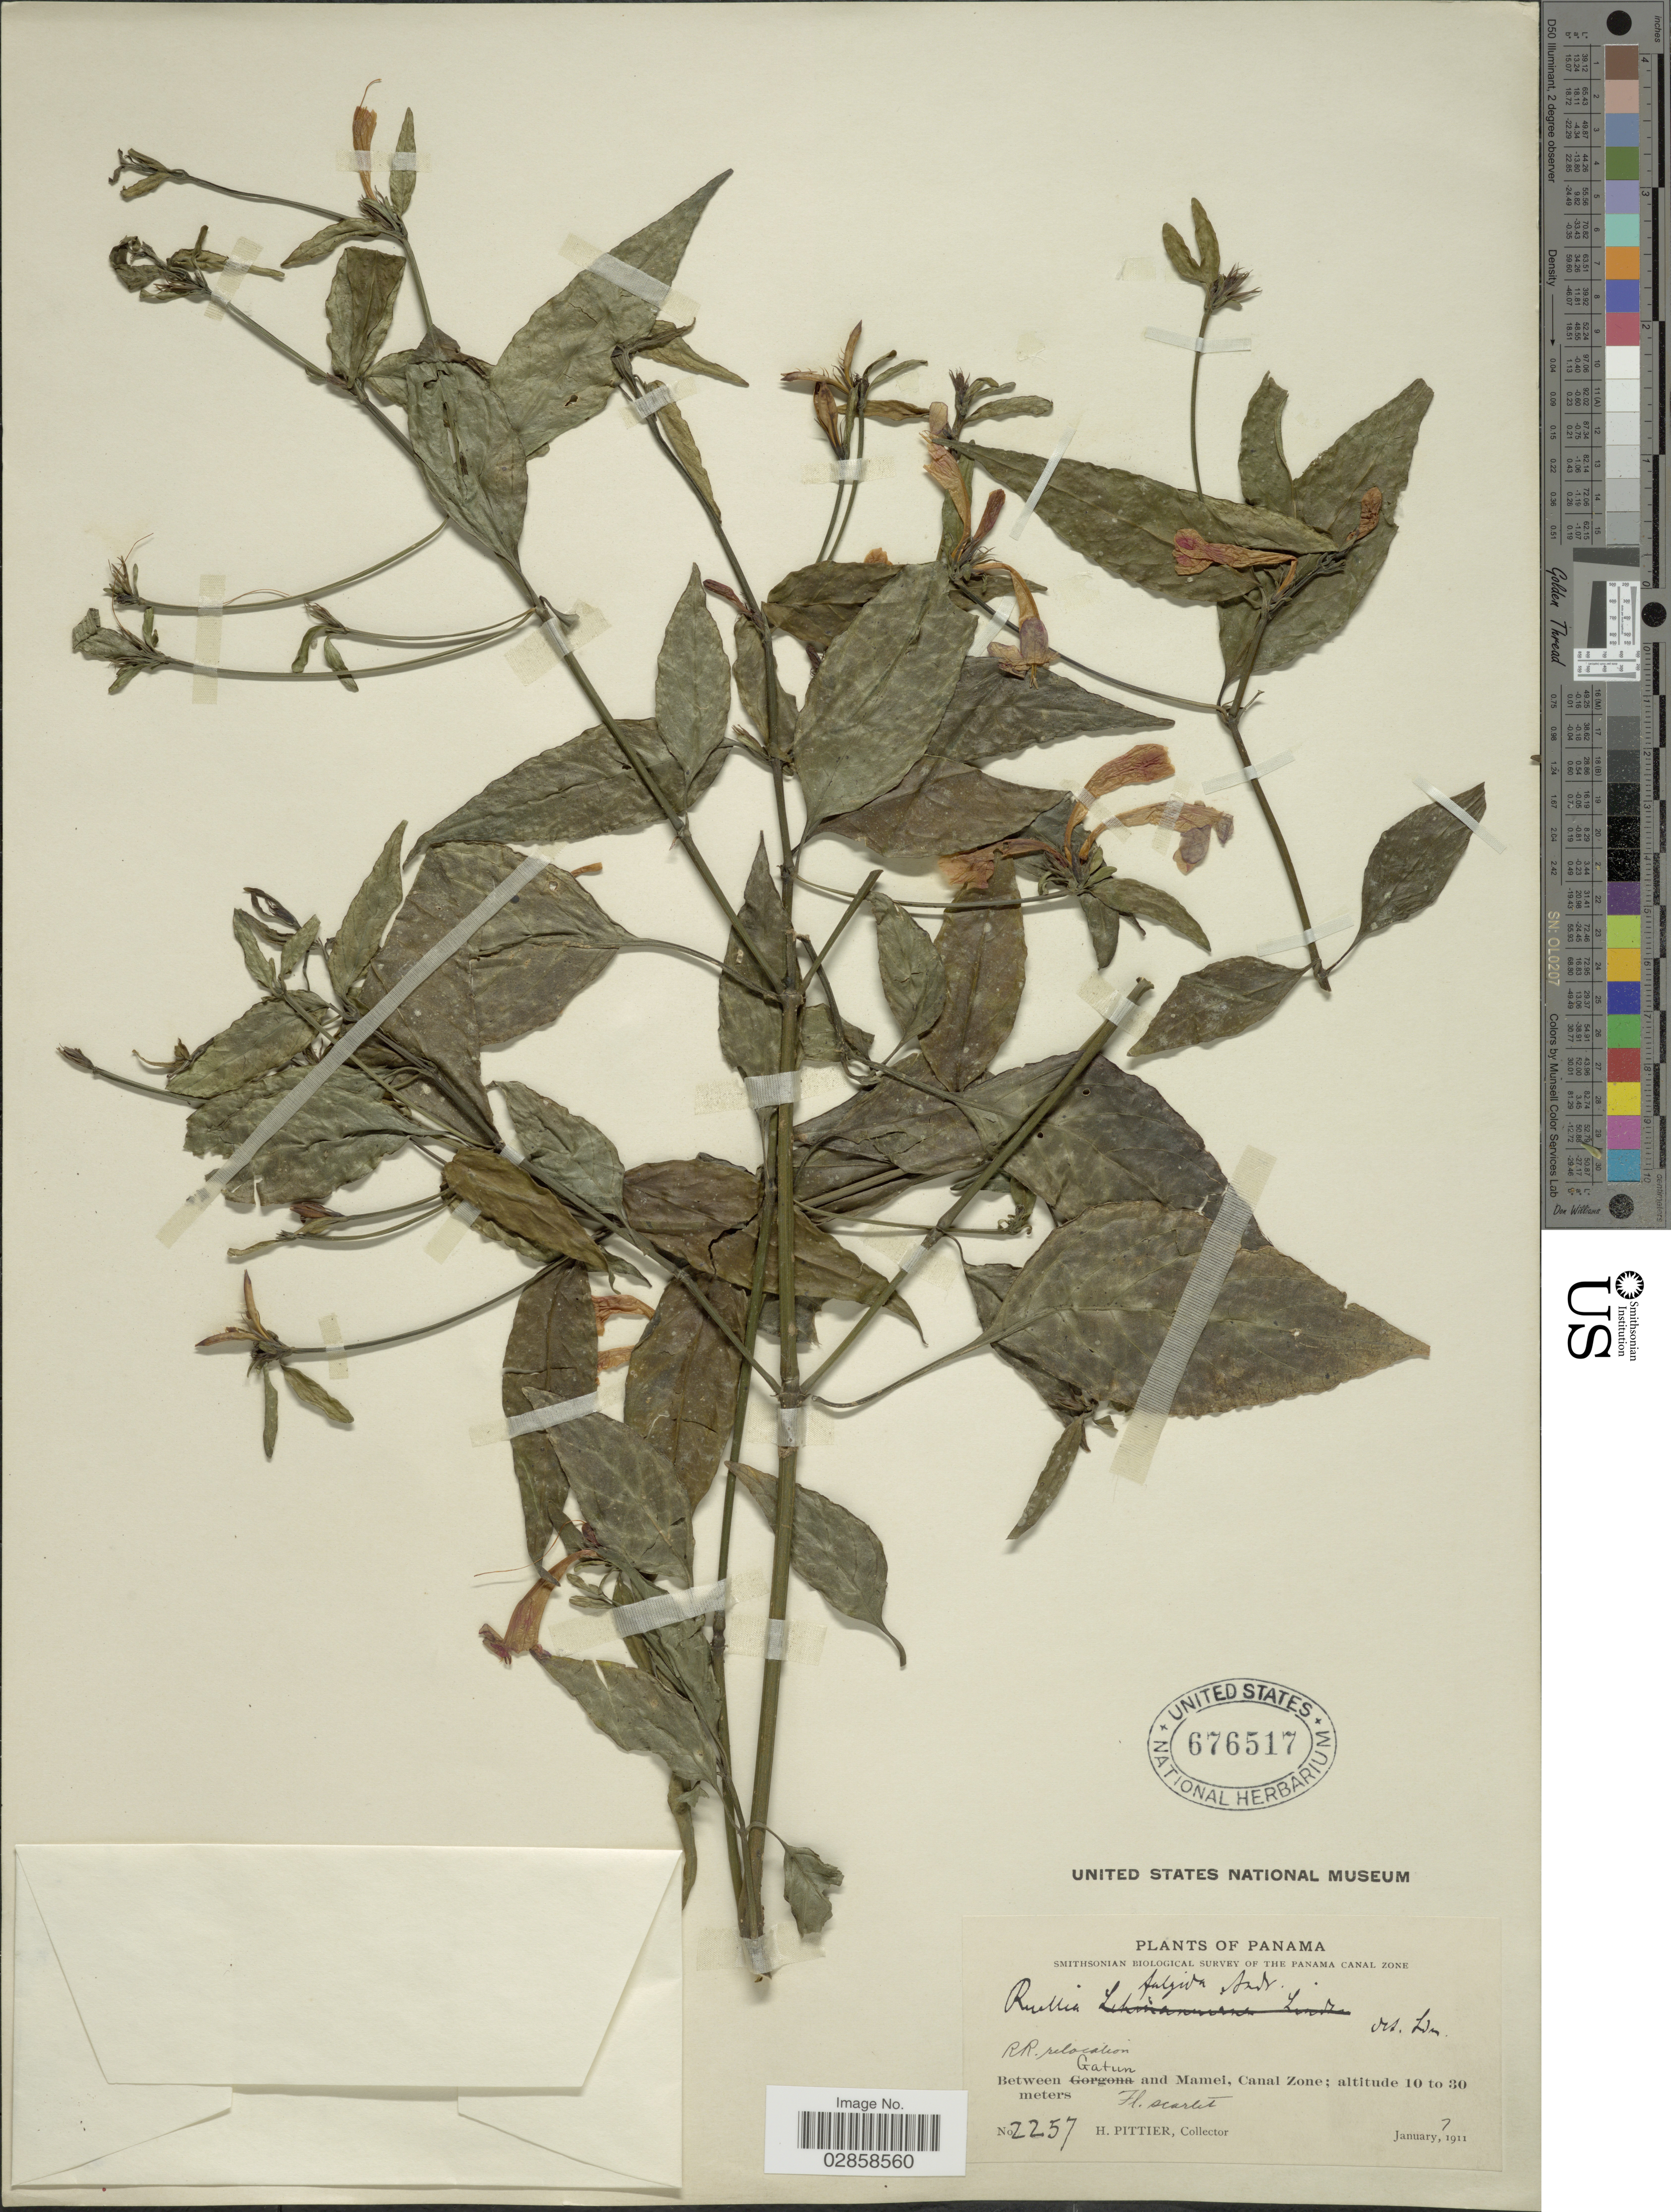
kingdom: Plantae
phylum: Tracheophyta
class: Magnoliopsida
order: Lamiales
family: Acanthaceae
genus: Ruellia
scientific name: Ruellia fulgida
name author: Andrews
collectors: H. F. Pittier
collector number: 2257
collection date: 1911-01-07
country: Panama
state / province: Colón / Panamá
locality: Between Gatun and Mamei, Canal Zone.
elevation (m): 10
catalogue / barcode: US 676517